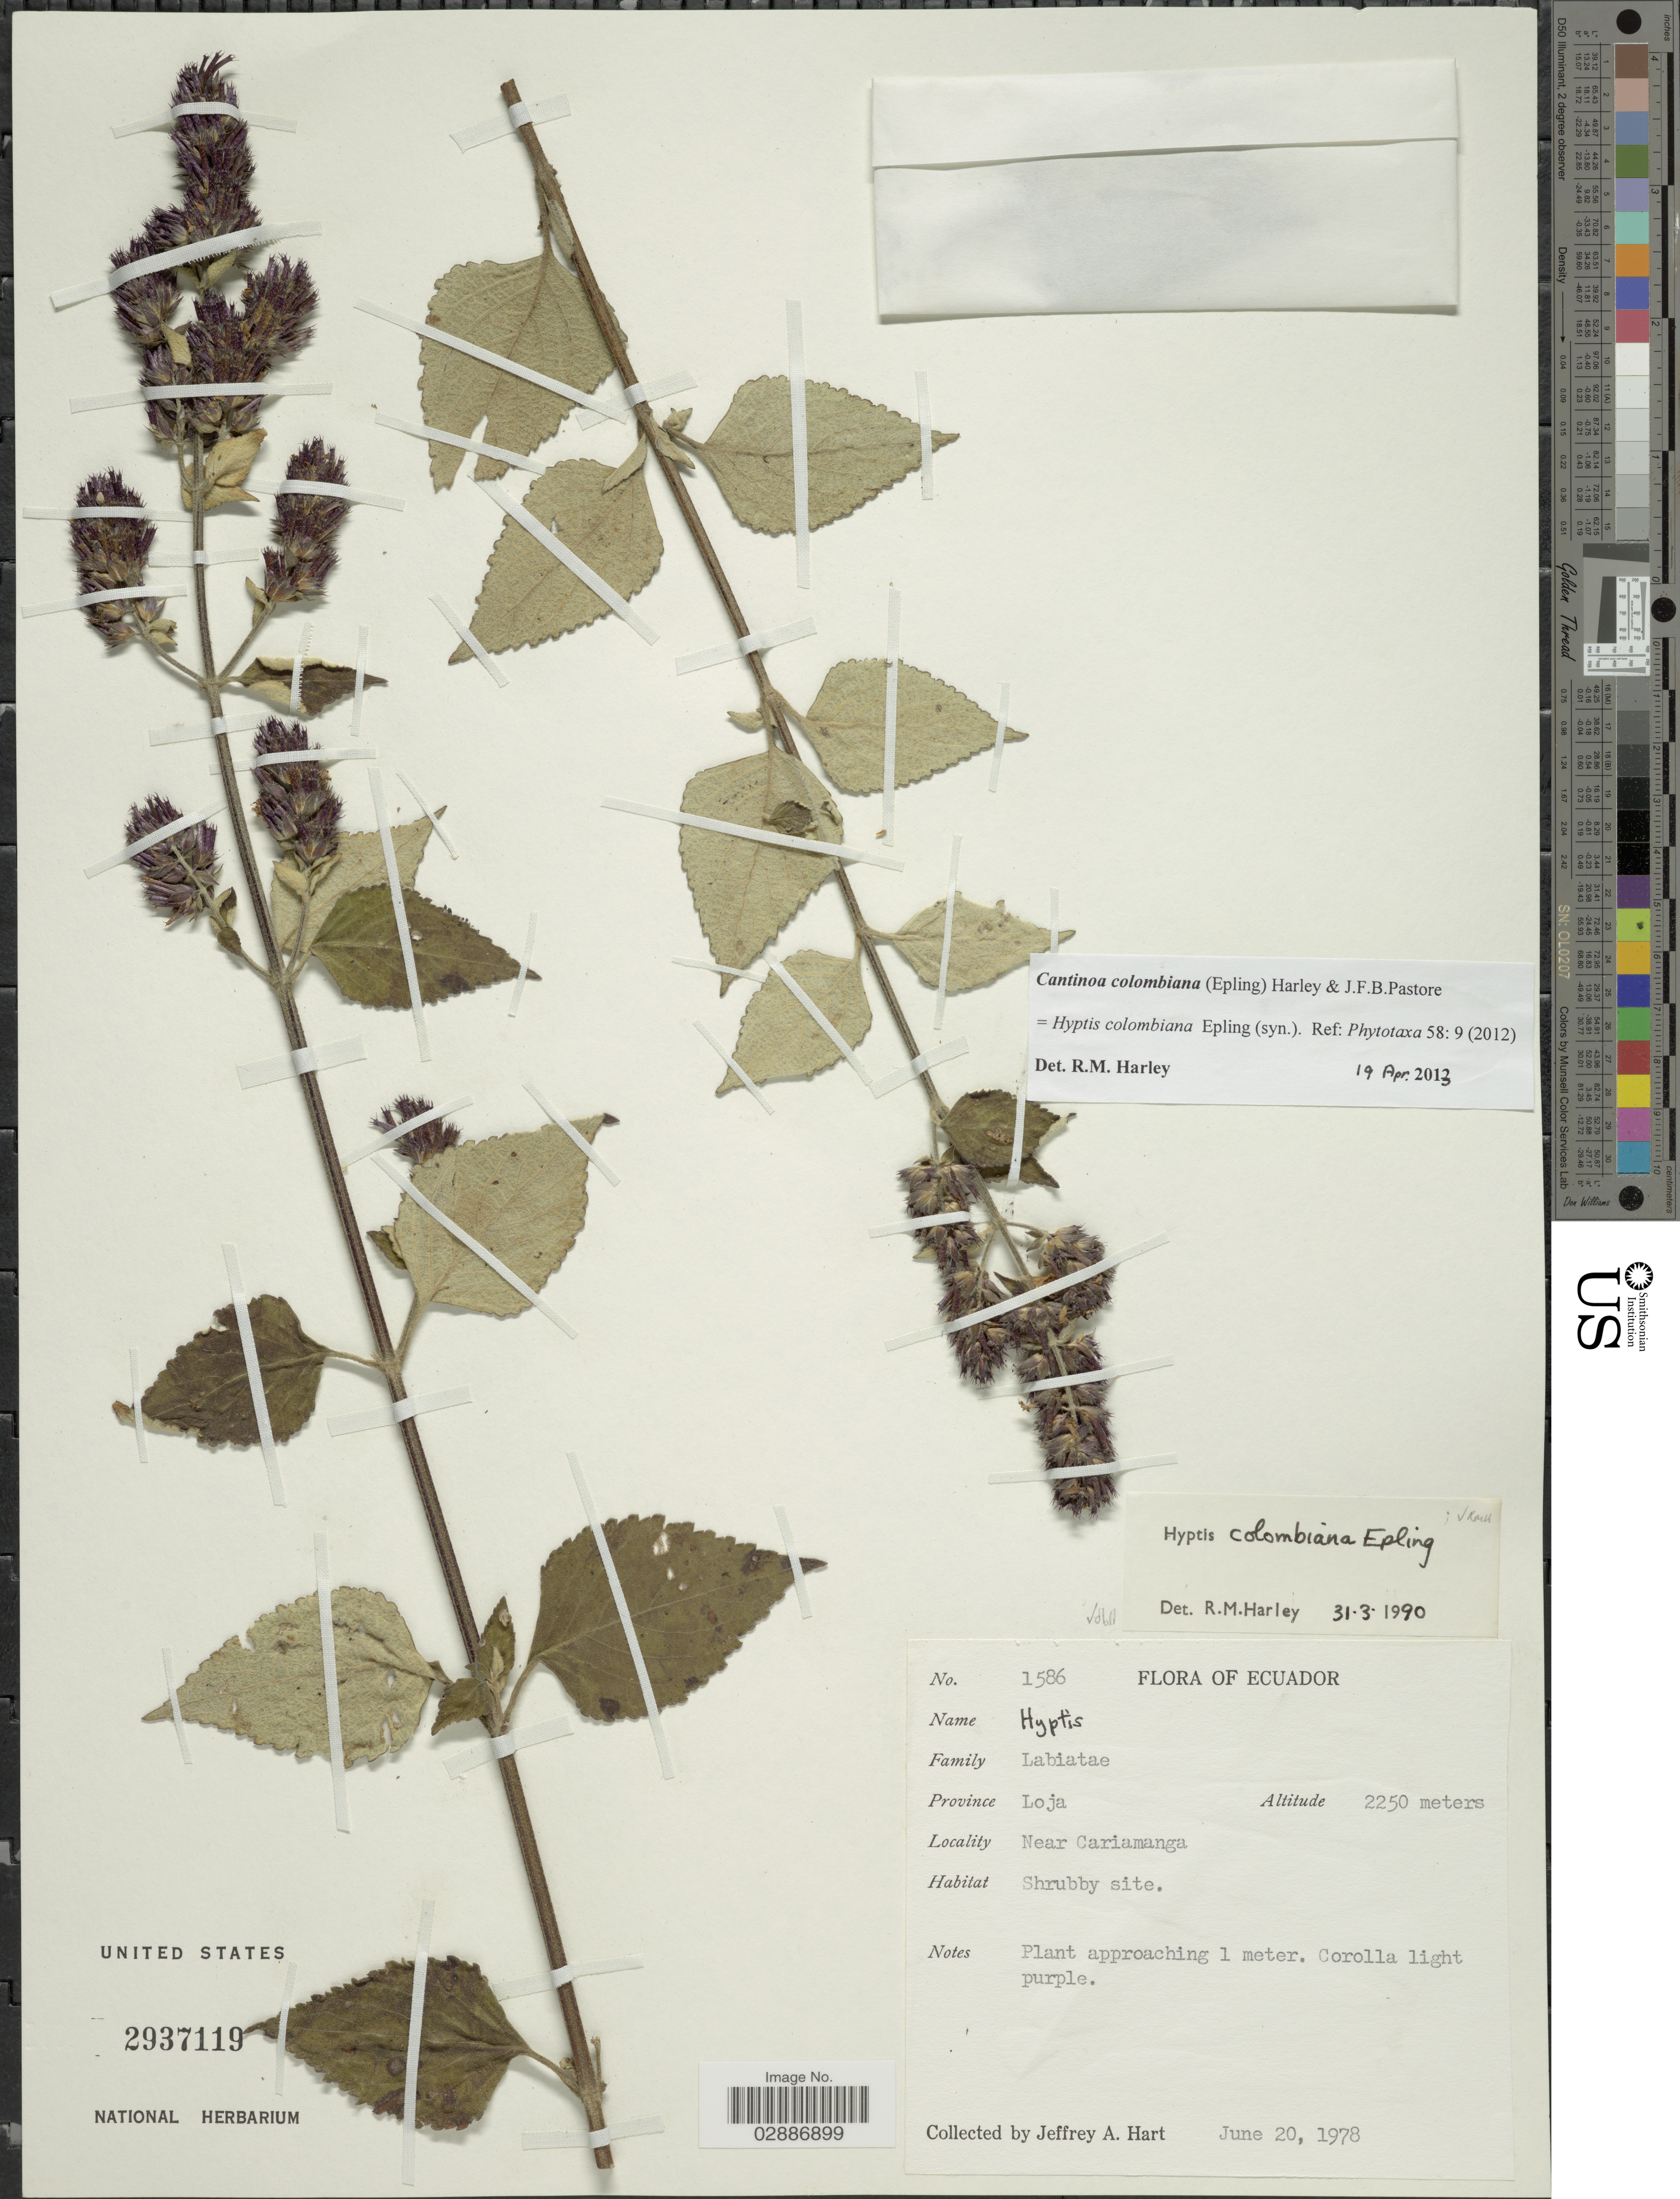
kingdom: Plantae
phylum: Tracheophyta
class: Magnoliopsida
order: Lamiales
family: Lamiaceae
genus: Cantinoa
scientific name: Cantinoa colombiana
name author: (Epling) Harley & J.F.B. Pastore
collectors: J. A. Hart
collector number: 1586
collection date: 1978-06-20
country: Ecuador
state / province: Loja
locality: Near Cariamanga.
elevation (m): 2250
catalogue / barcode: US 2937119